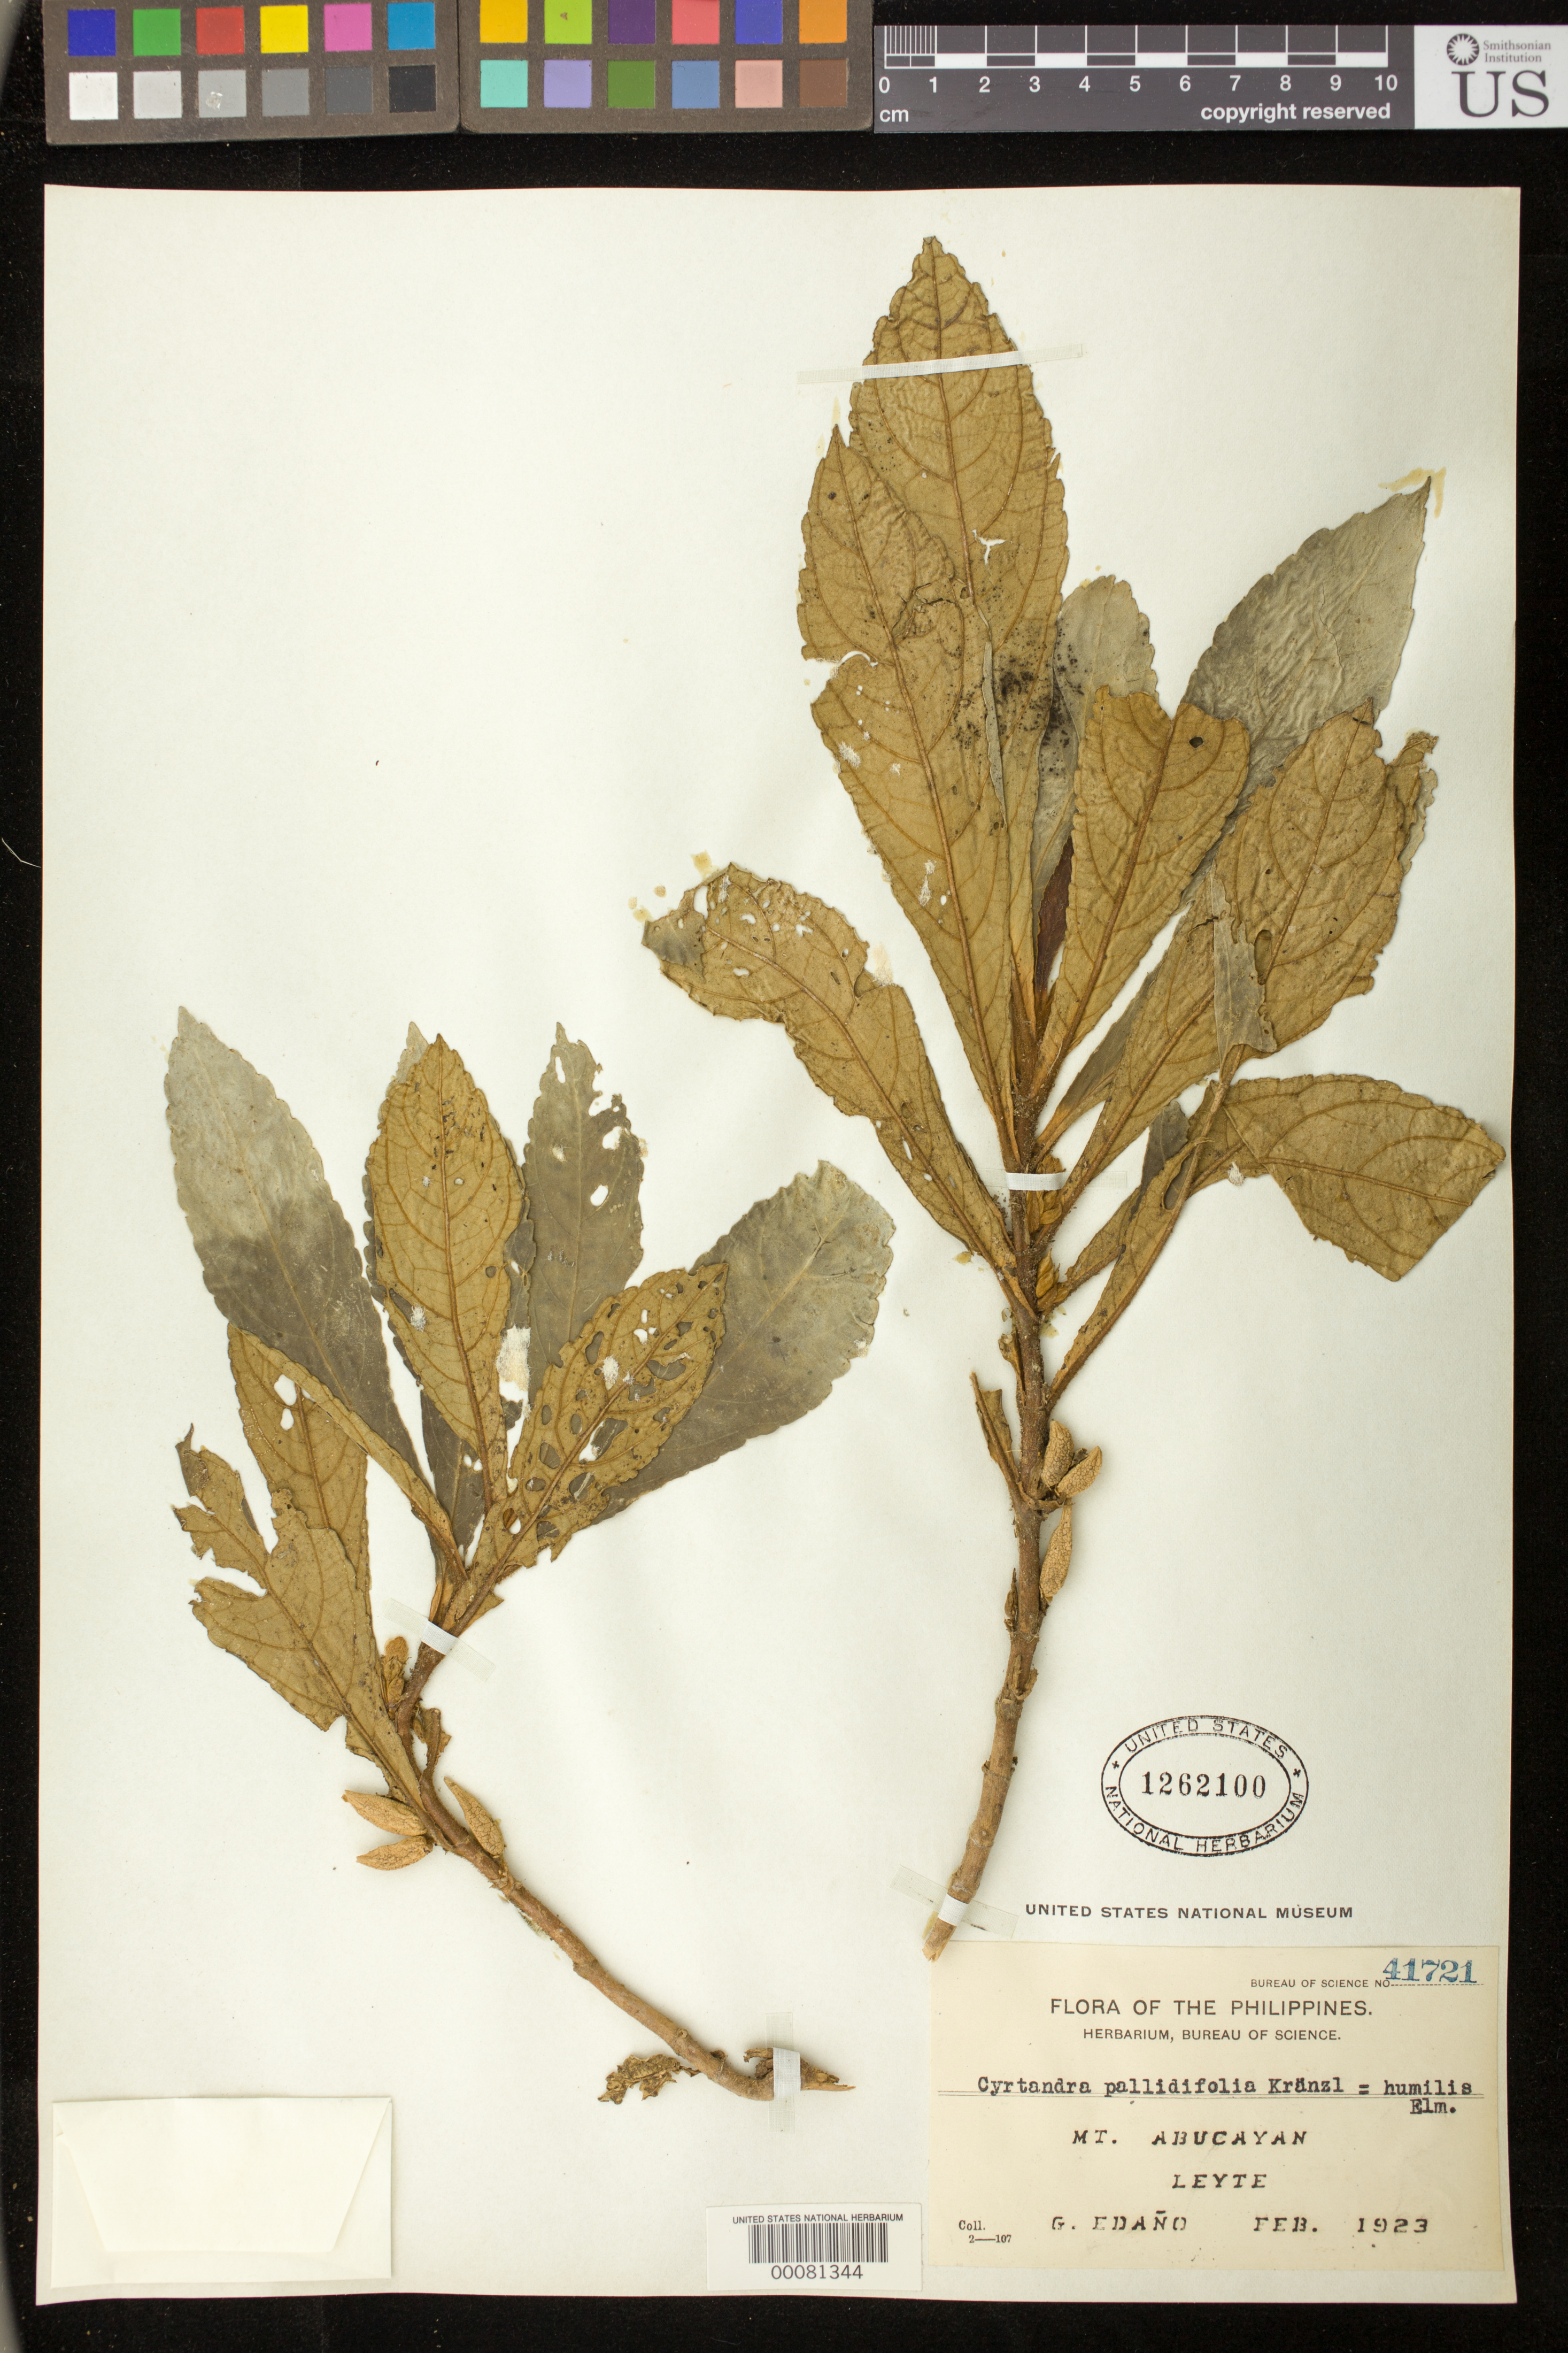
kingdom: Plantae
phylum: Tracheophyta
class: Magnoliopsida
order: Lamiales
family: Gesneriaceae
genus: Cyrtandra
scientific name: Cyrtandra pallidifolia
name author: Kraenzl.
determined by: Skog, Laurence E.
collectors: G. Edaño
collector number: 41721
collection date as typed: Feb 1923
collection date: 1923-02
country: Philippines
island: Leyte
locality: Mt abucayan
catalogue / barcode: US 1262100